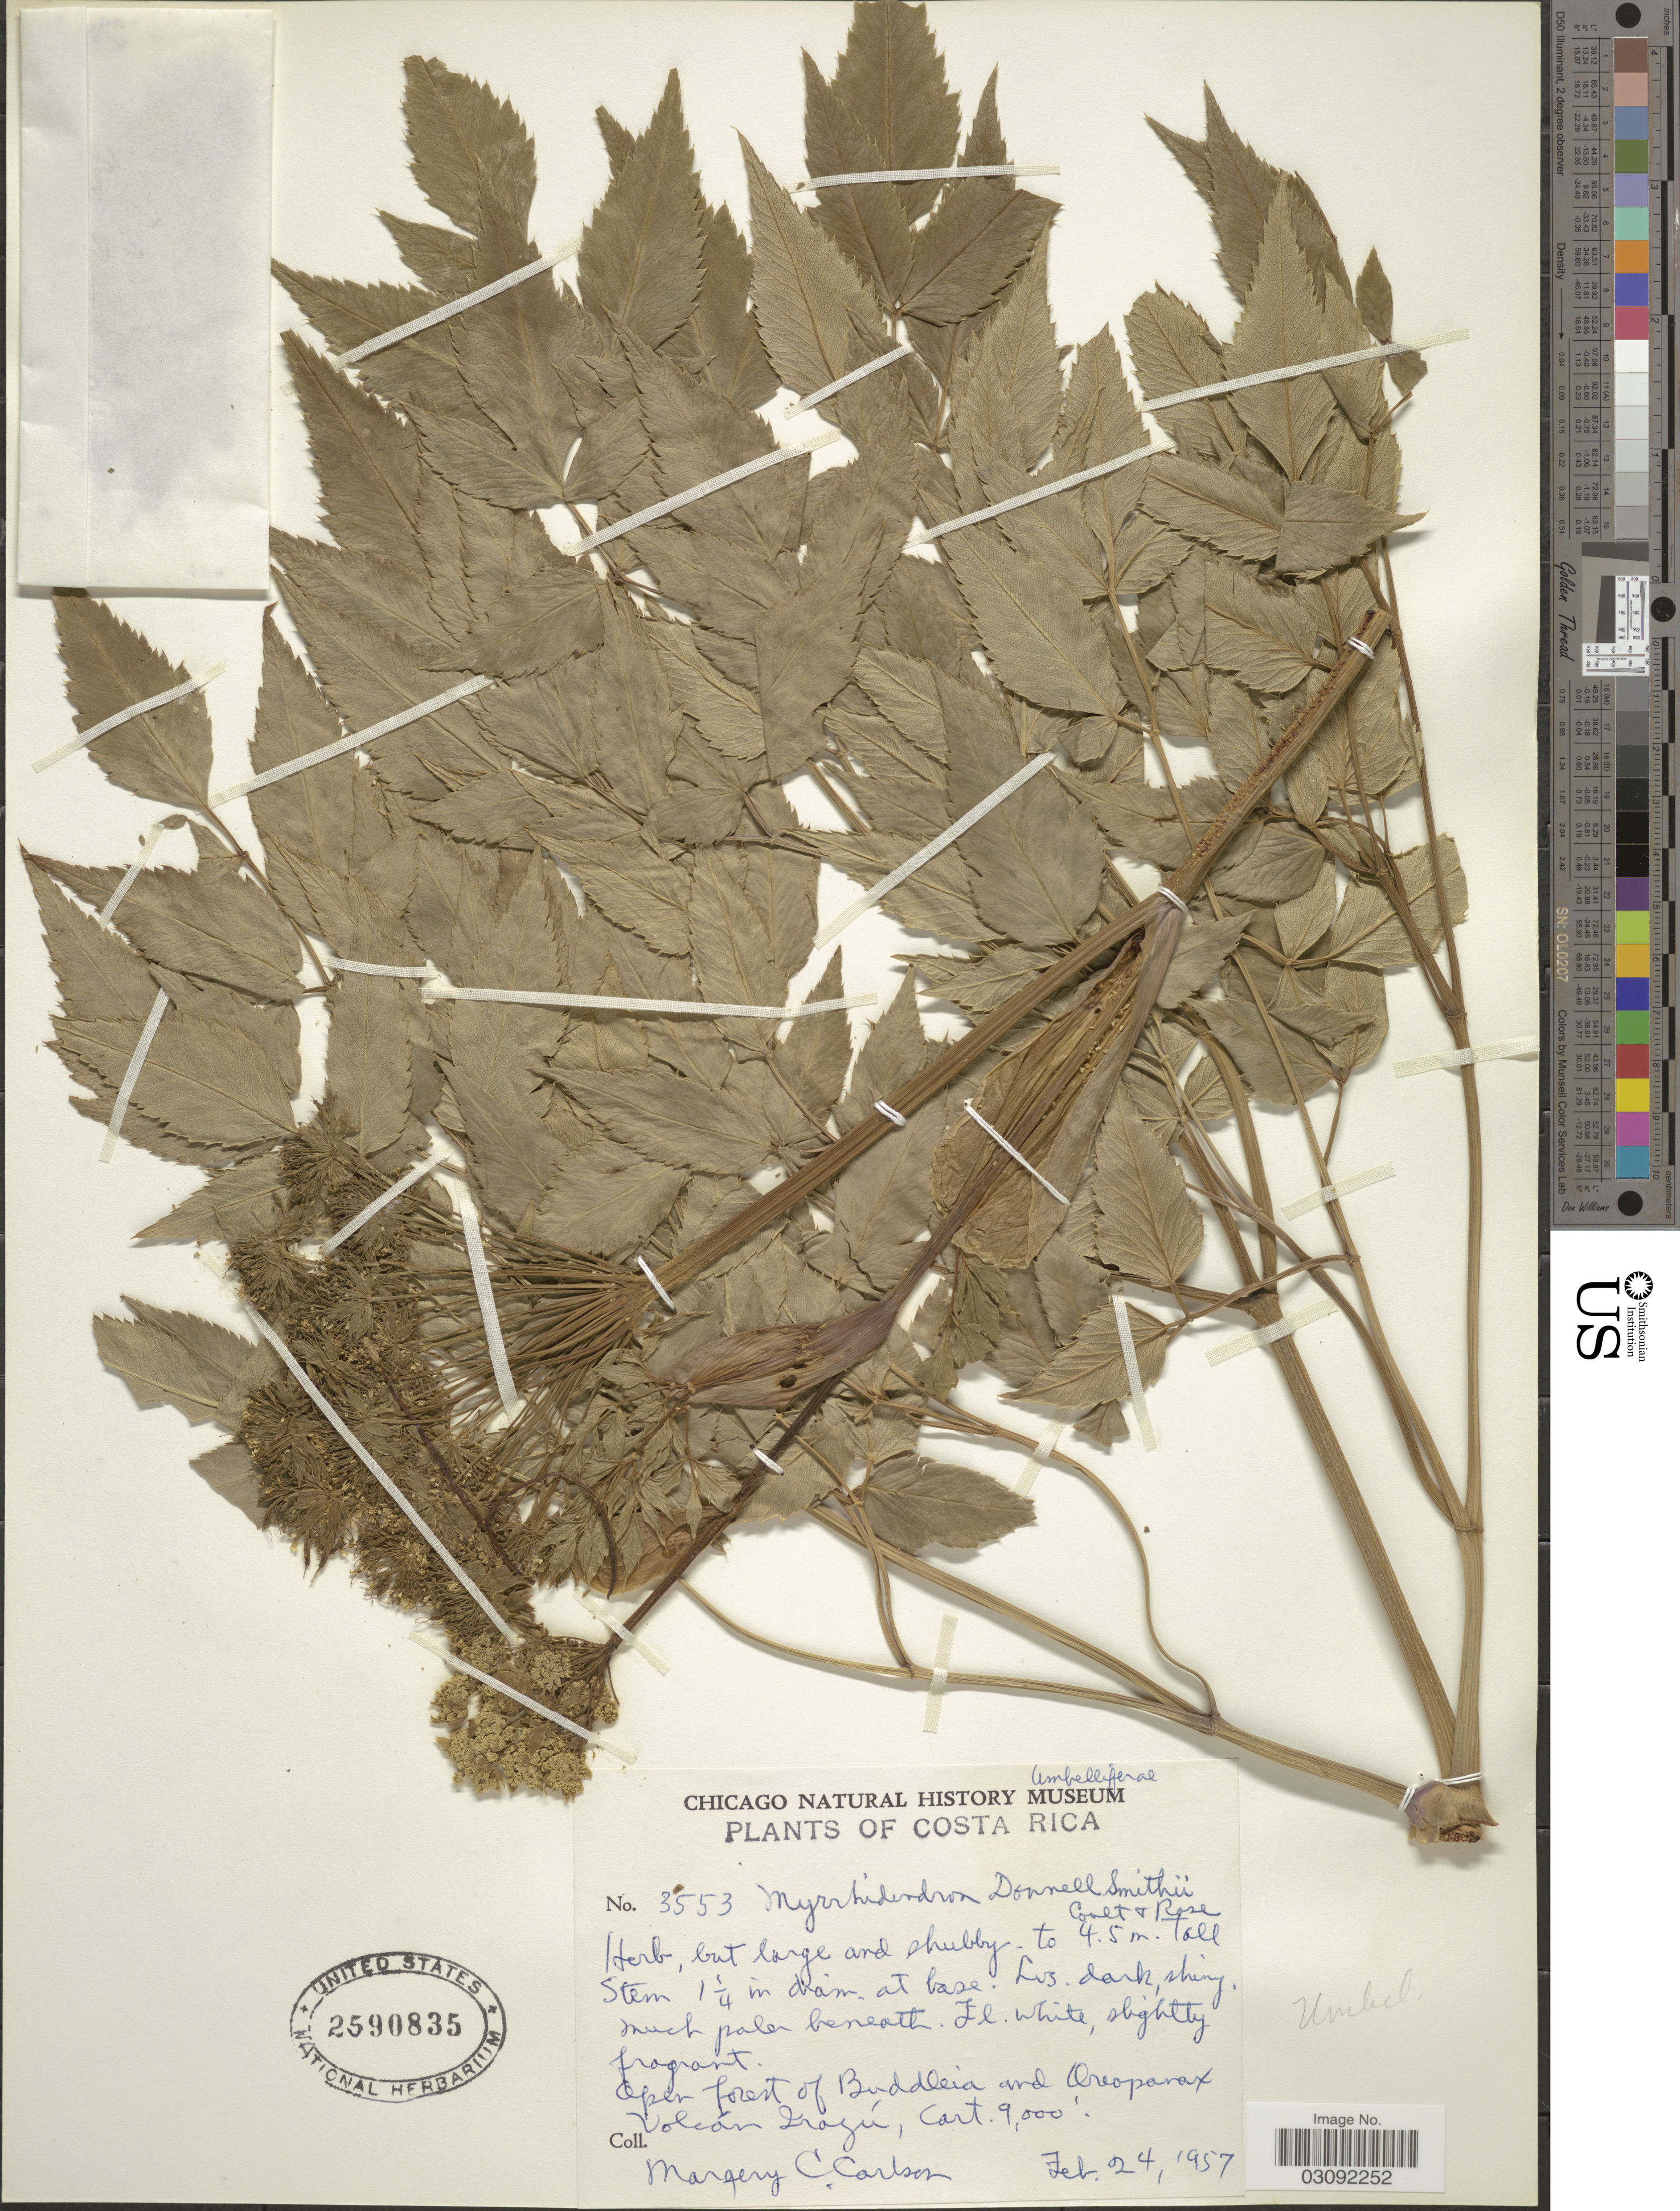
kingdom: Plantae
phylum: Tracheophyta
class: Magnoliopsida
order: Apiales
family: Apiaceae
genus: Myrrhidendron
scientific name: Myrrhidendron donnellsmithii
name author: J.M. Coult. & Rose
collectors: M. C. Carlson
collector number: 3553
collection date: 1957-02-24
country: Costa Rica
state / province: Cartago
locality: Volcán Irazú, Cart.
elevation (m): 2743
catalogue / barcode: US 2590835